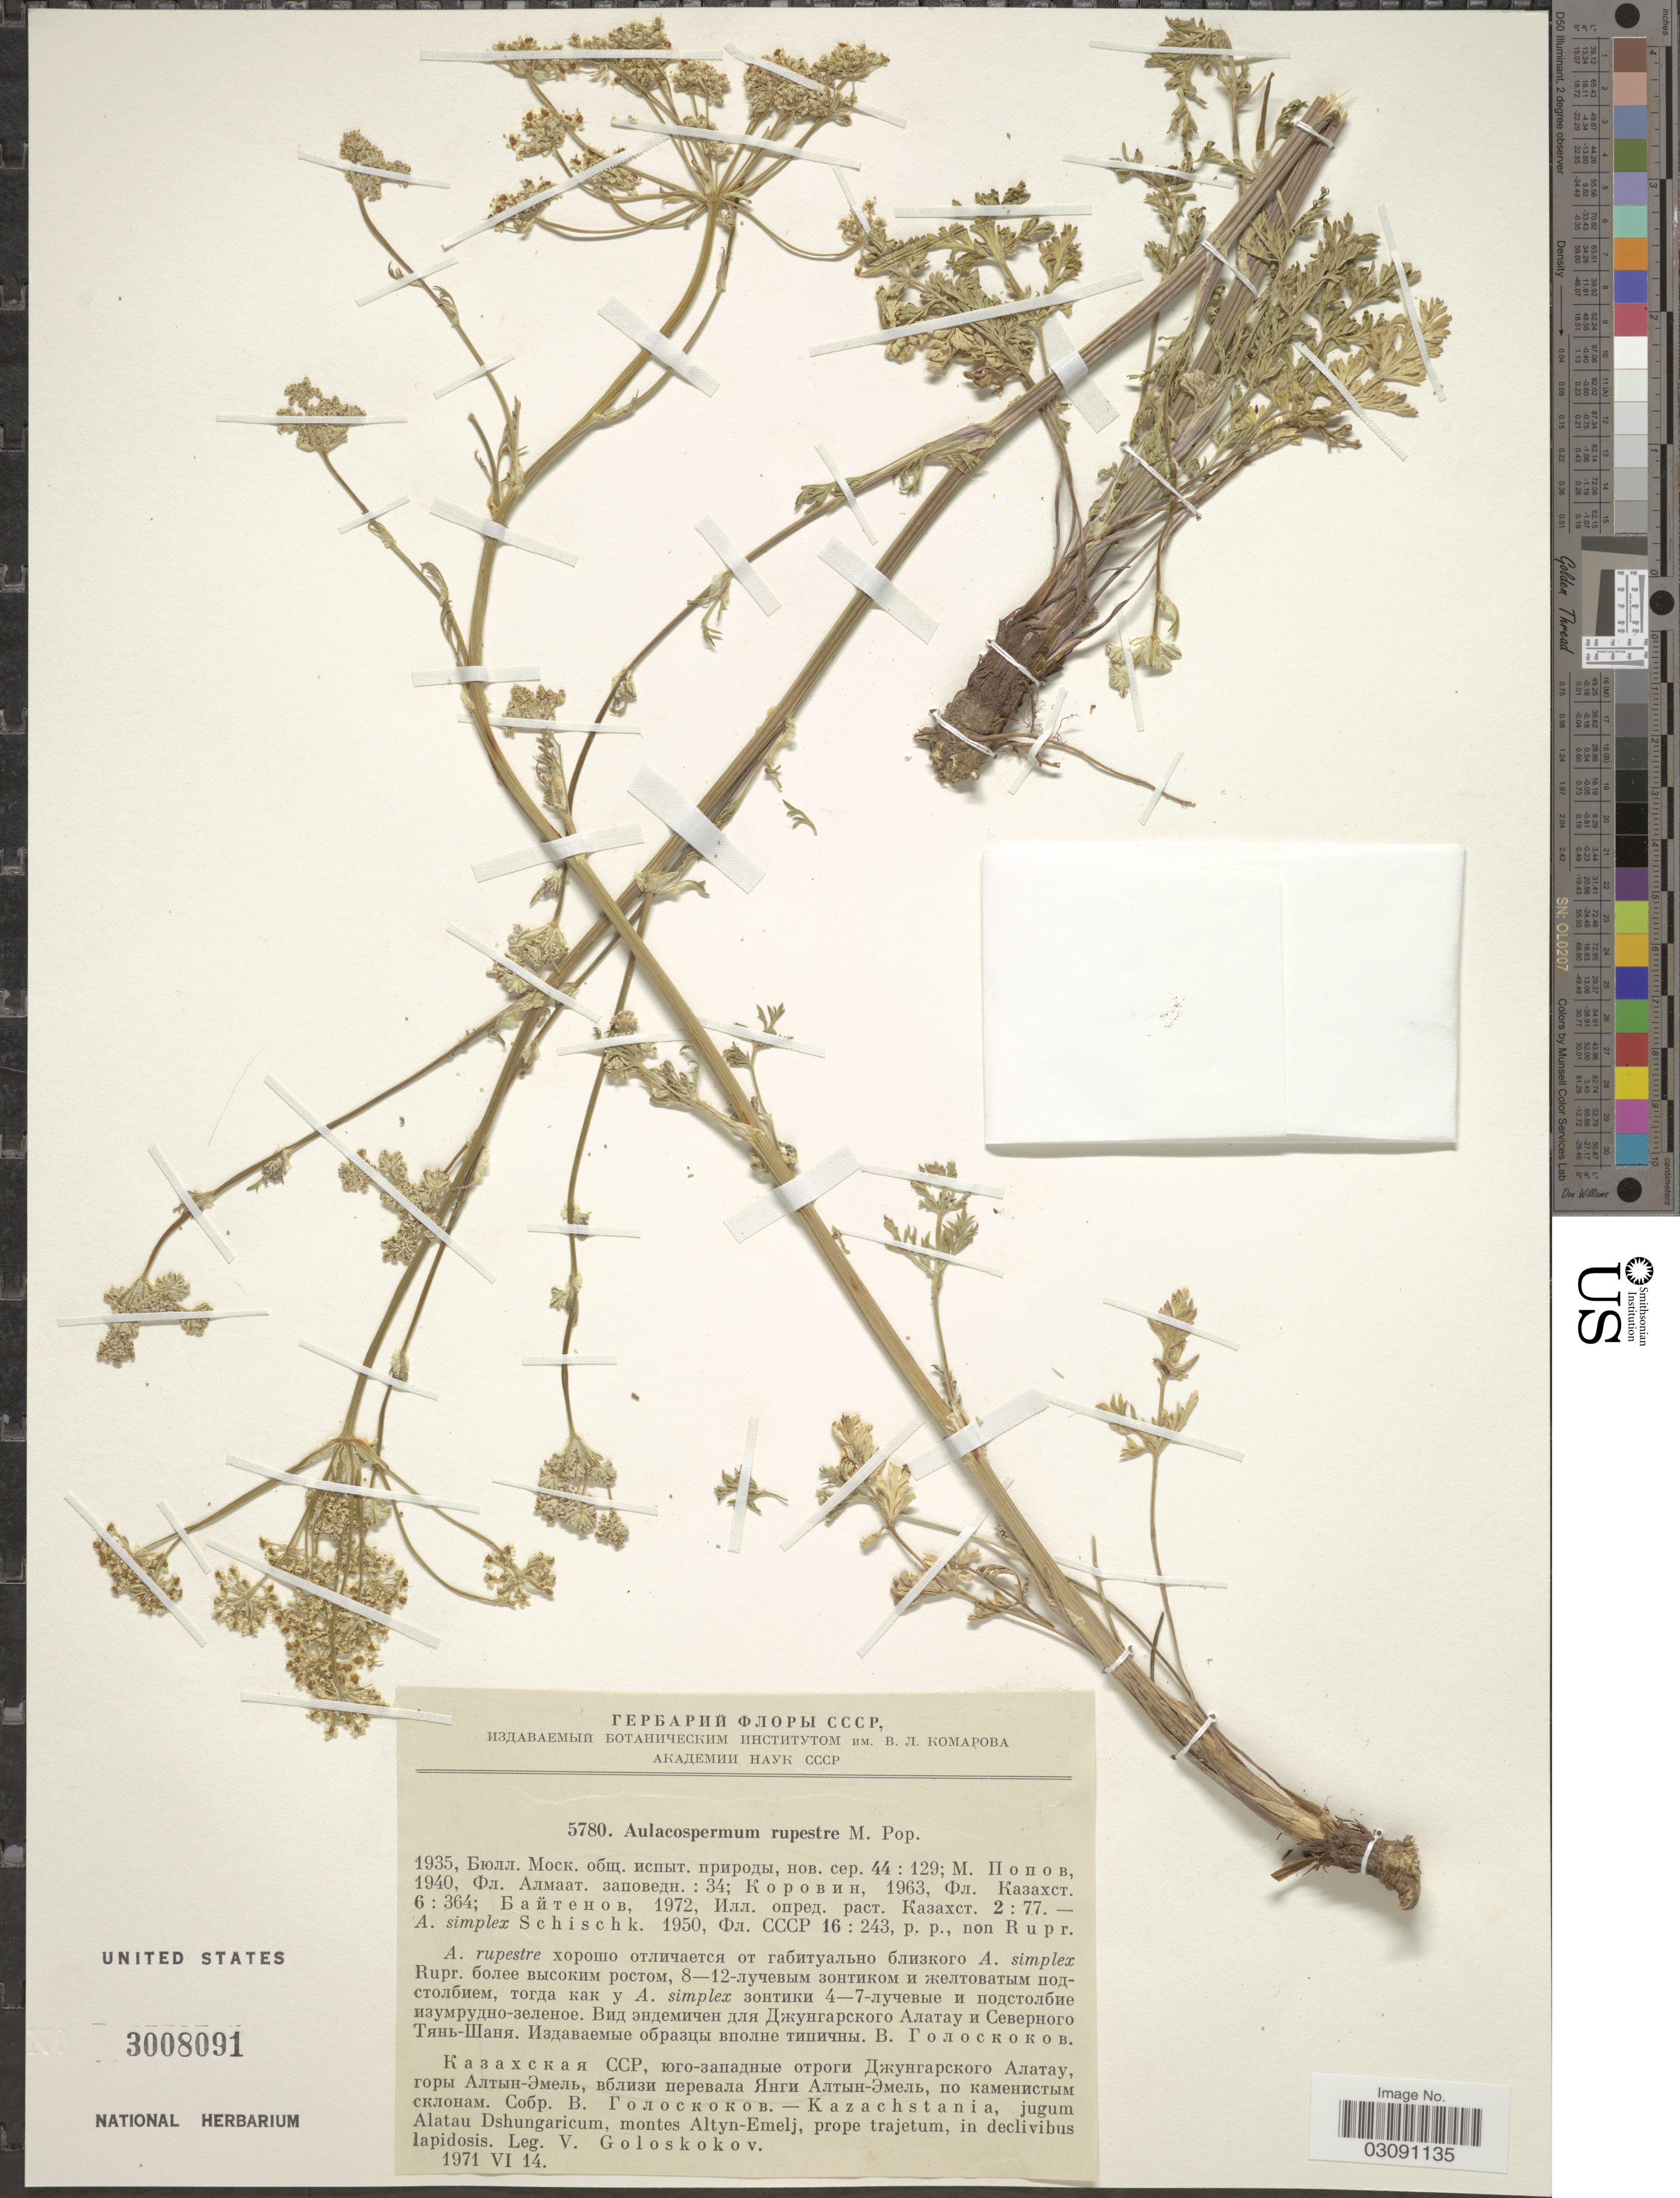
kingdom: Plantae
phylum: Tracheophyta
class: Magnoliopsida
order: Apiales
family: Apiaceae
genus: Aulacospermum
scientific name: Aulacospermum anomalum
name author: (Ledeb.) Ledeb.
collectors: V. P. Goloskokov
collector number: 5780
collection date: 1971-06-14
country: Kazakhstan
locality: Kazachstania, jugum Alatau Dshungaricum, montes Altyn-Emelj, prope trajetum, in declivibus lapidosis.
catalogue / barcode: US 3008091